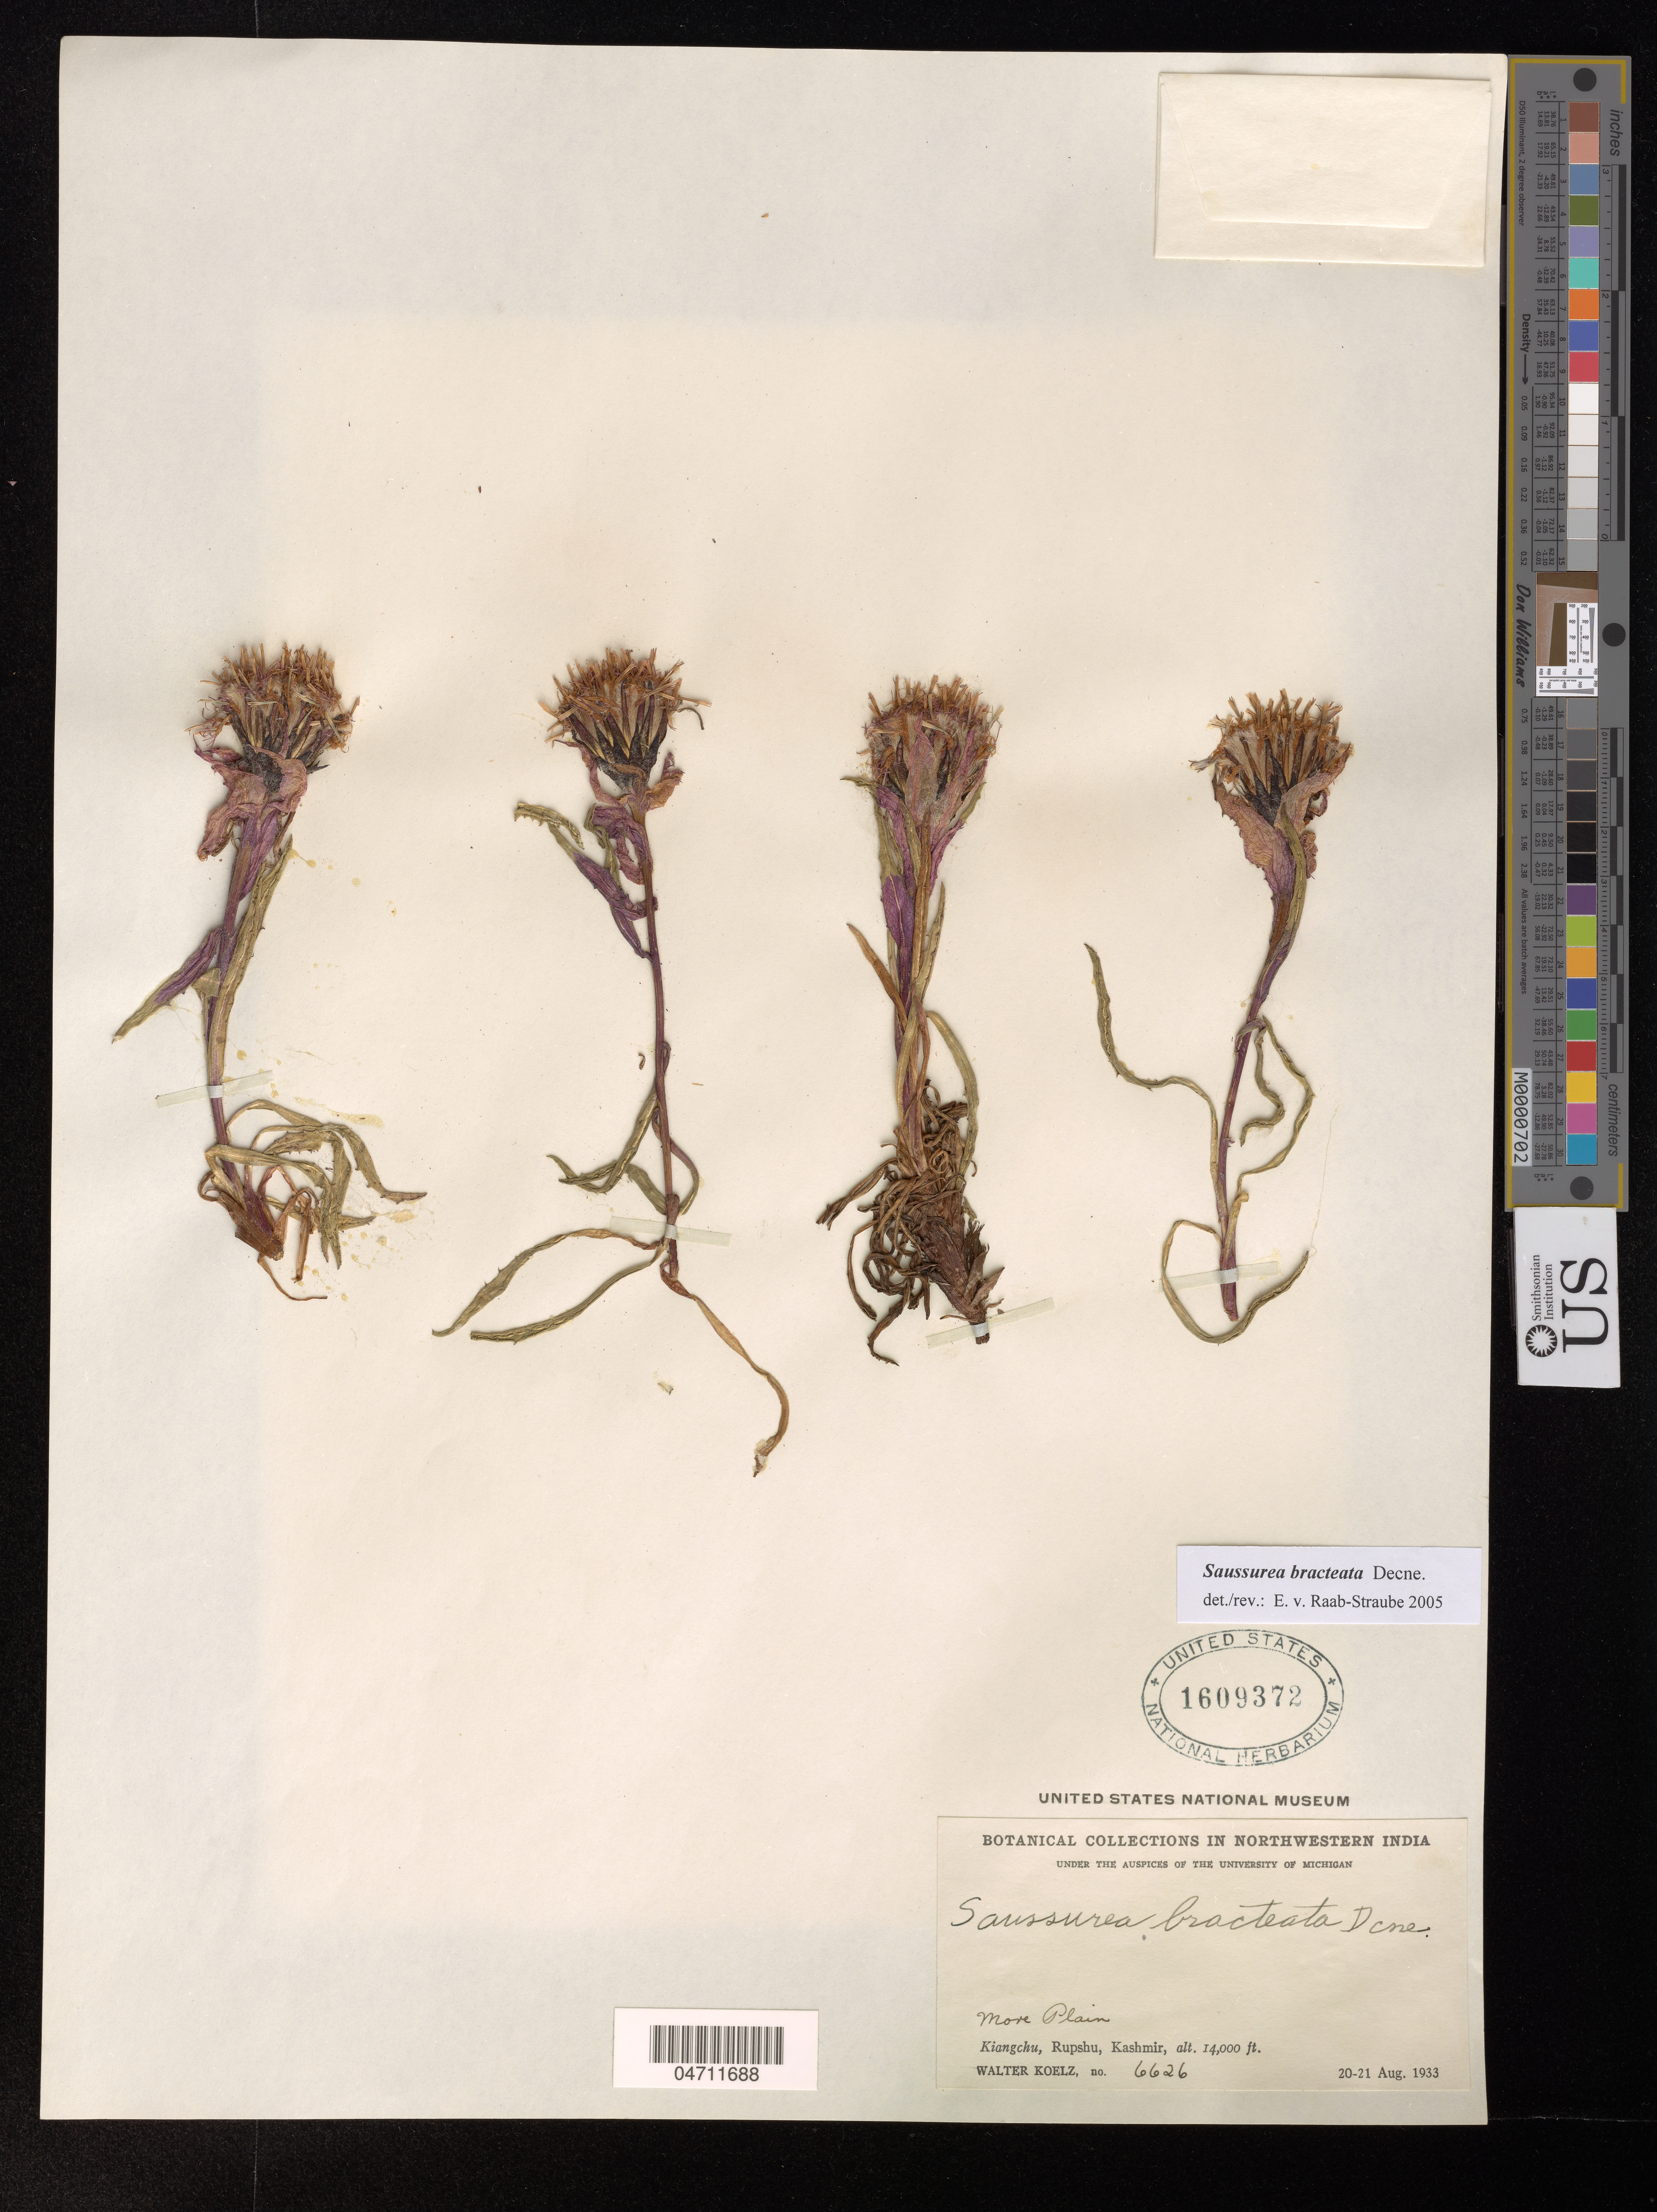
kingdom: Plantae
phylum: Tracheophyta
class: Magnoliopsida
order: Asterales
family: Asteraceae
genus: Saussurea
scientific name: Saussurea bracteata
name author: Decne.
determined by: Raab-Straube, Eckhard von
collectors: W. N. Koelz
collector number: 6626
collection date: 1933-08-20/1933-08-21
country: India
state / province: Jammu and Kashmir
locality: Northwestern India. Kiangchu, Rupshu, Kashmir. Pang.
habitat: More Plain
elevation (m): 4267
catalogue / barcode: US 1609372